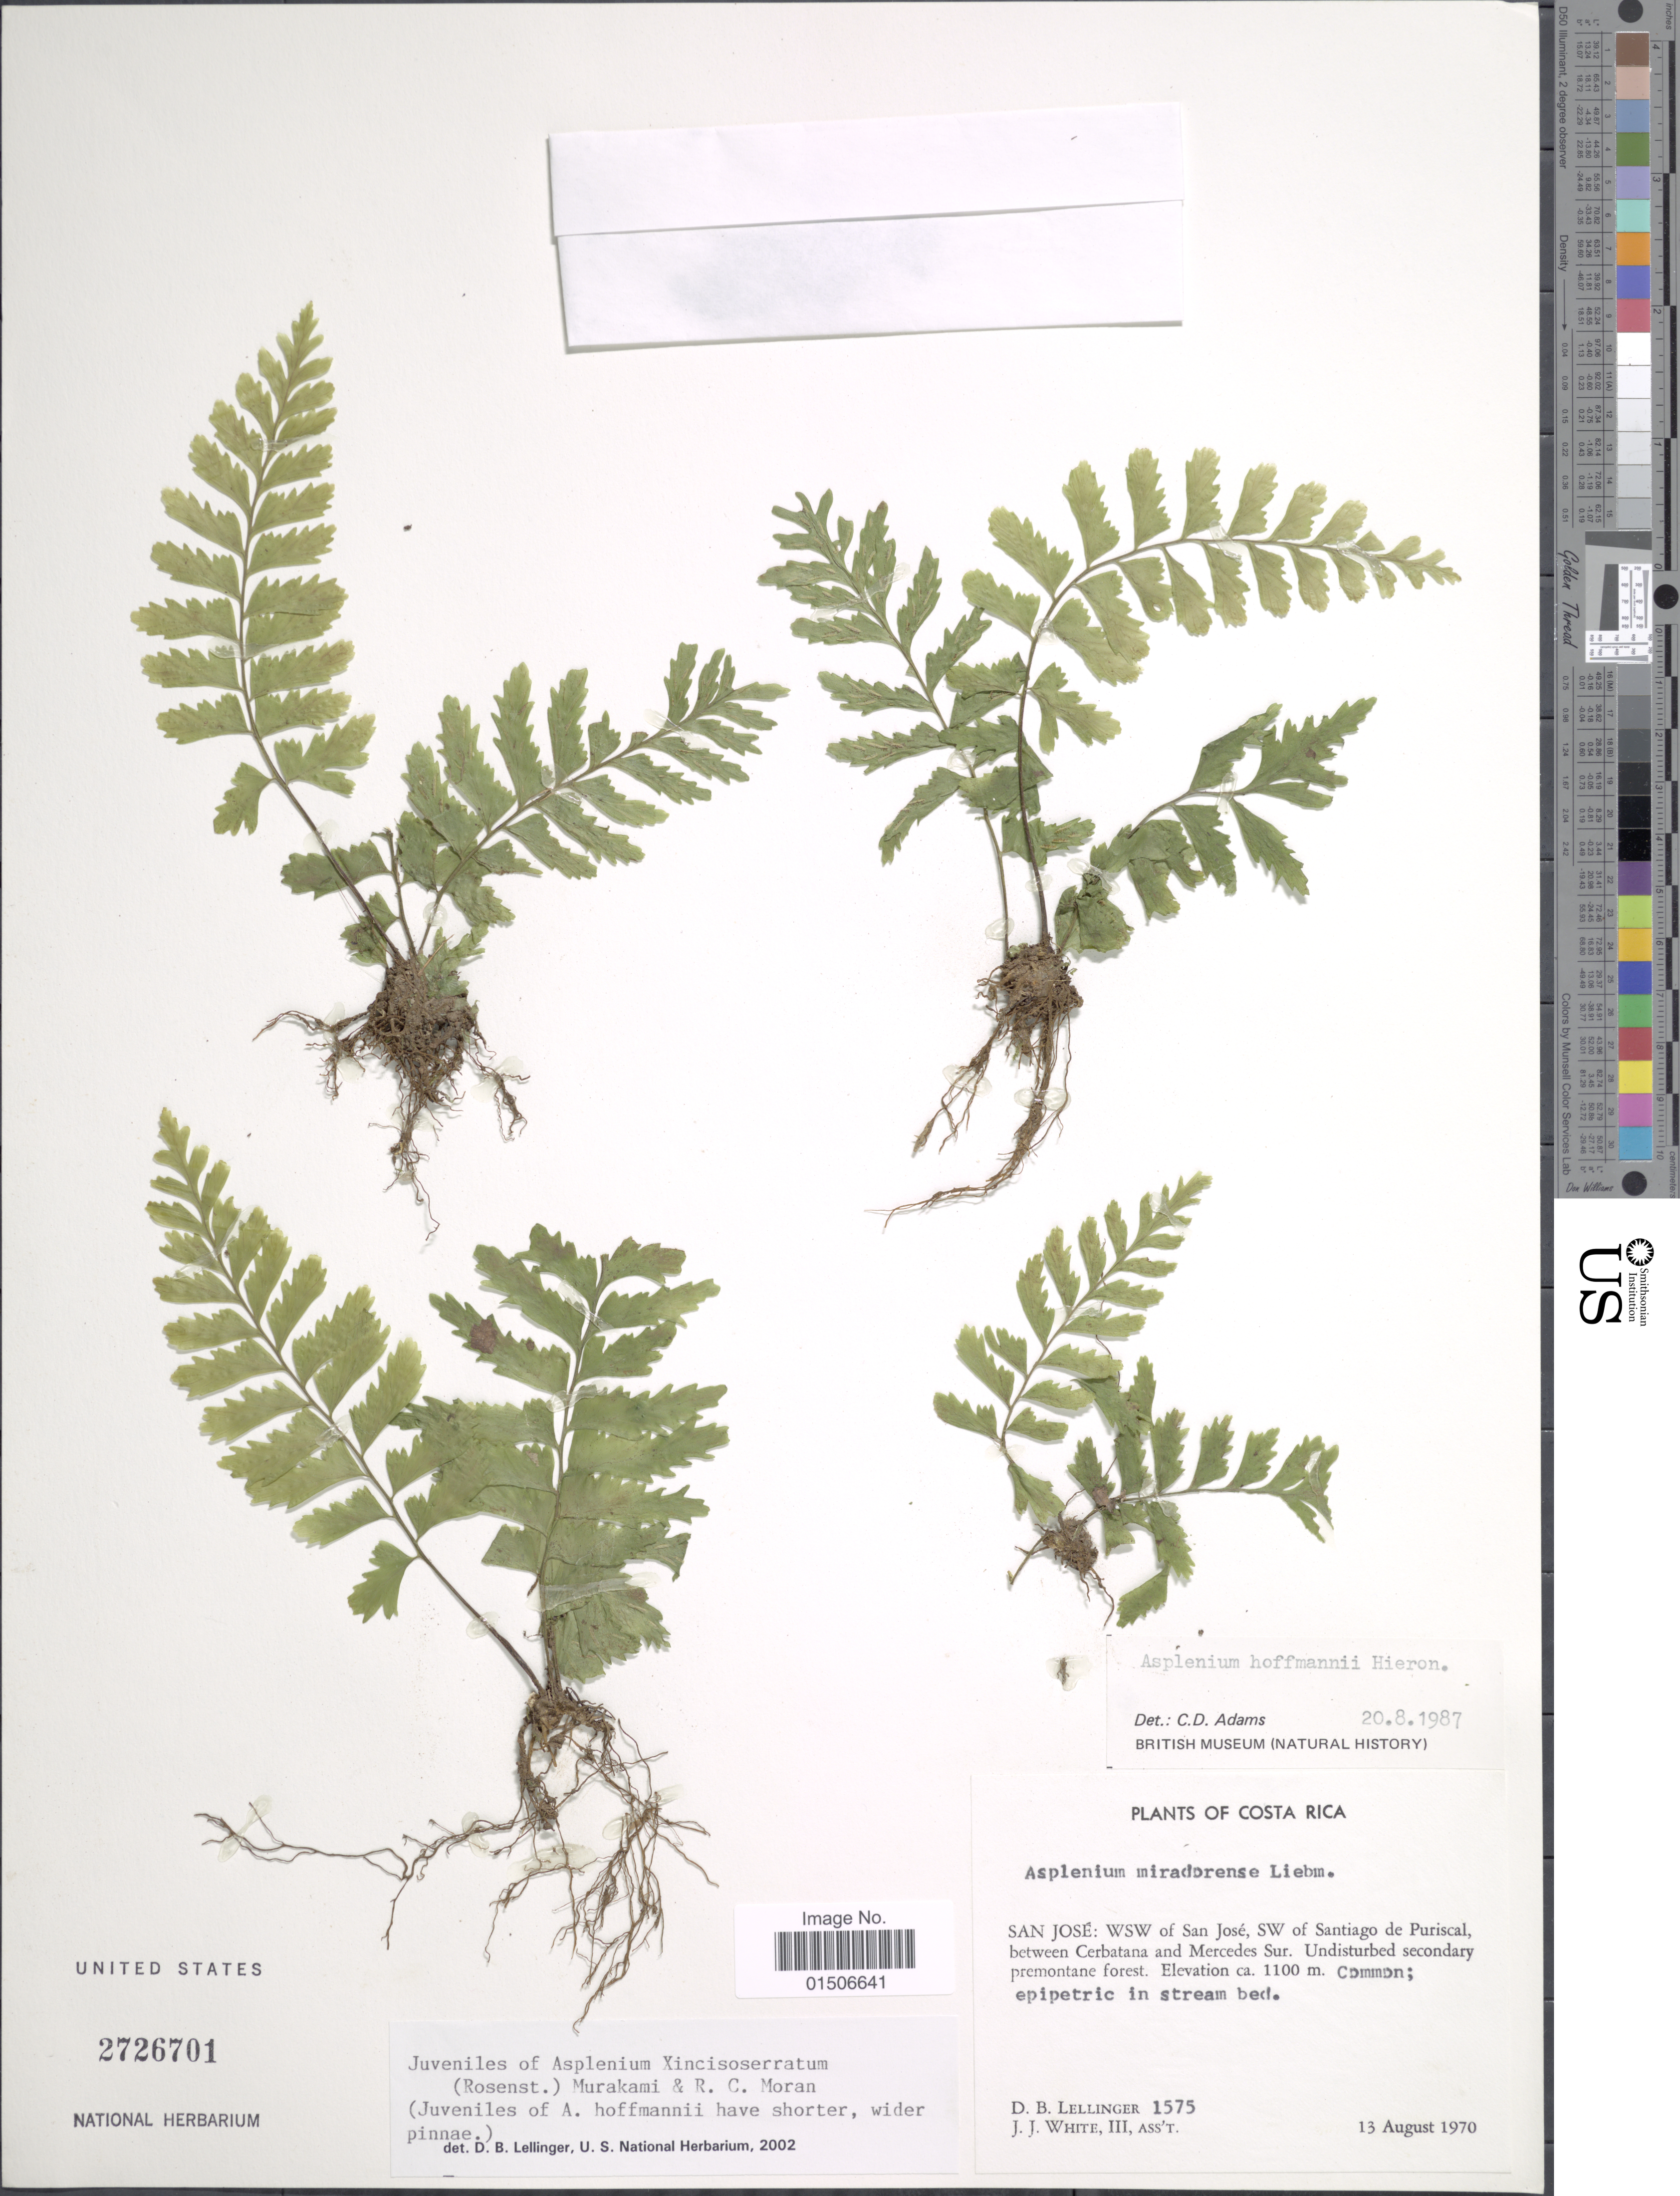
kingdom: Plantae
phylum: Tracheophyta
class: Polypodiopsida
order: Polypodiales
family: Aspleniaceae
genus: Asplenium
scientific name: Asplenium x incisoserratum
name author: (Rosenst.) N. Murak. & R.C. Moran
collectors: D. B. Lellinger & J. J. White III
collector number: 1575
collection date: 1970-08-13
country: Costa Rica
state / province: San José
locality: WSW of San José, SW of Santiago de Puriscal, between Cerbatana and Mercedes Sur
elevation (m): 1100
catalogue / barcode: US 2726701